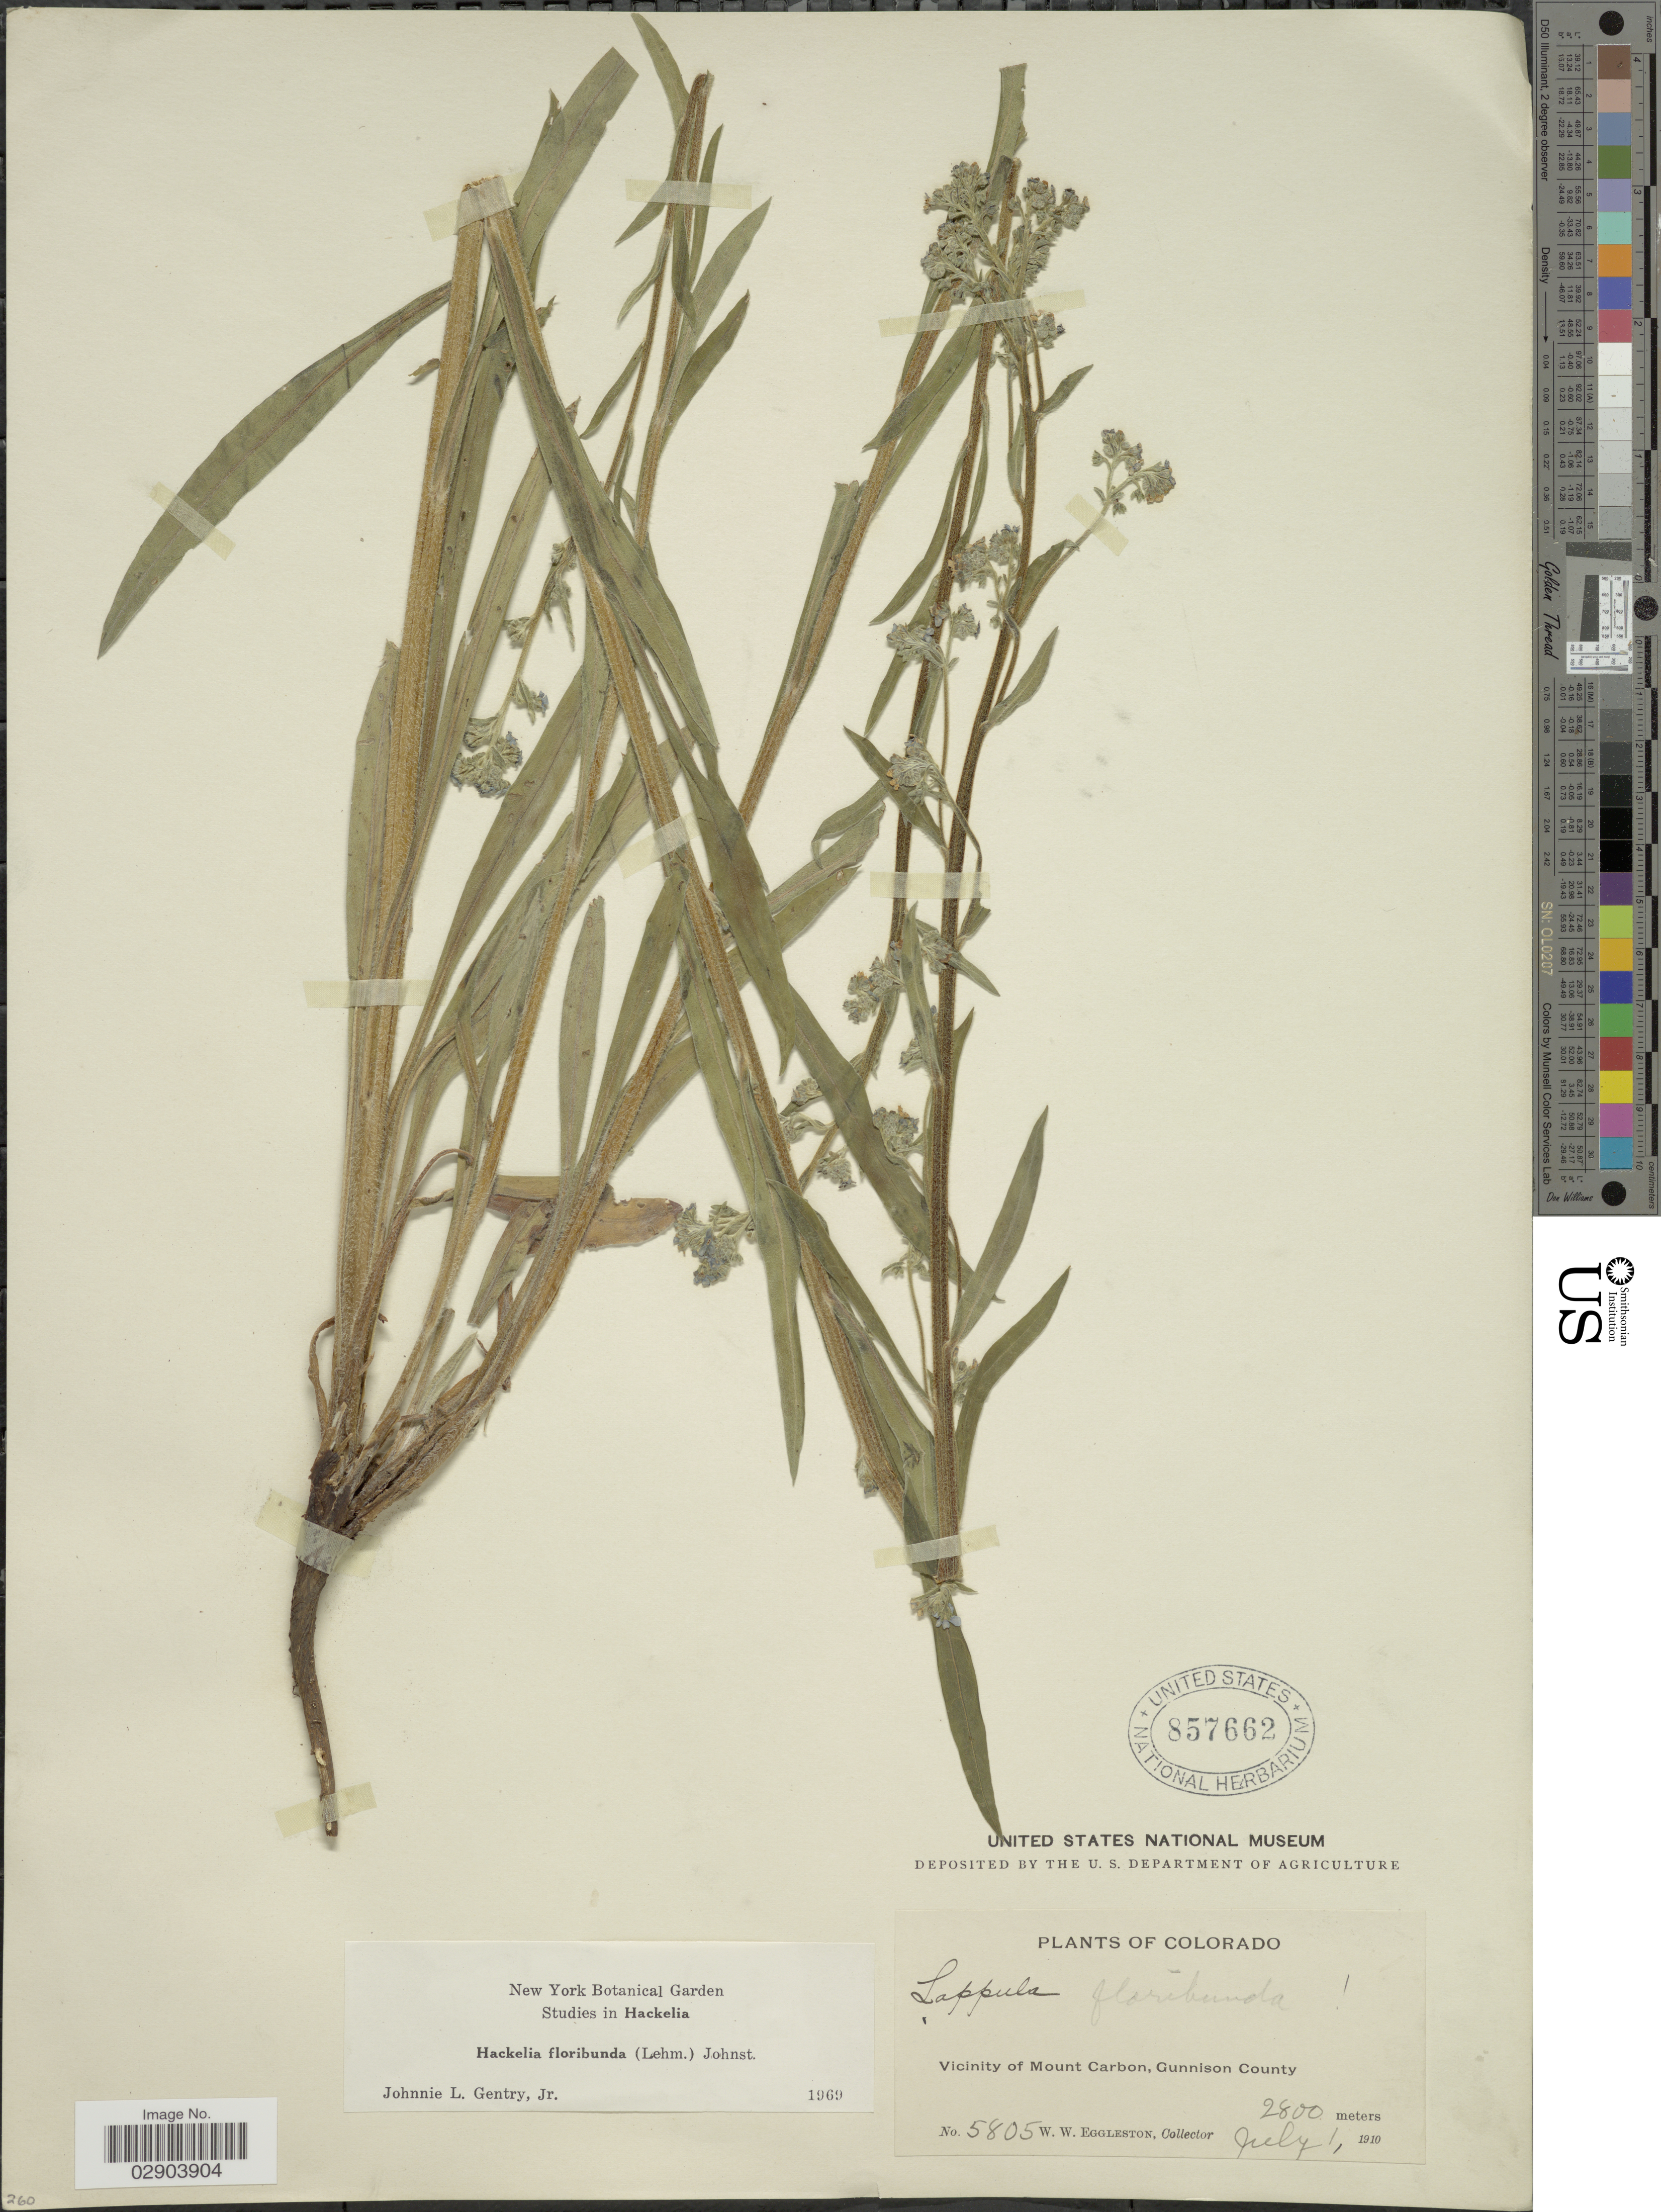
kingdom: Plantae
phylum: Tracheophyta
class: Magnoliopsida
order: Boraginales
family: Boraginaceae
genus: Hackelia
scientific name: Hackelia floribunda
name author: (Lehm.) I.M. Johnst.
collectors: W. W. Eggleston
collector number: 5805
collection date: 1910-07-01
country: United States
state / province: Colorado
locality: Vicinity of Mount Carbon, Gunnison County.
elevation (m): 2800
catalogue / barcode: US 857662